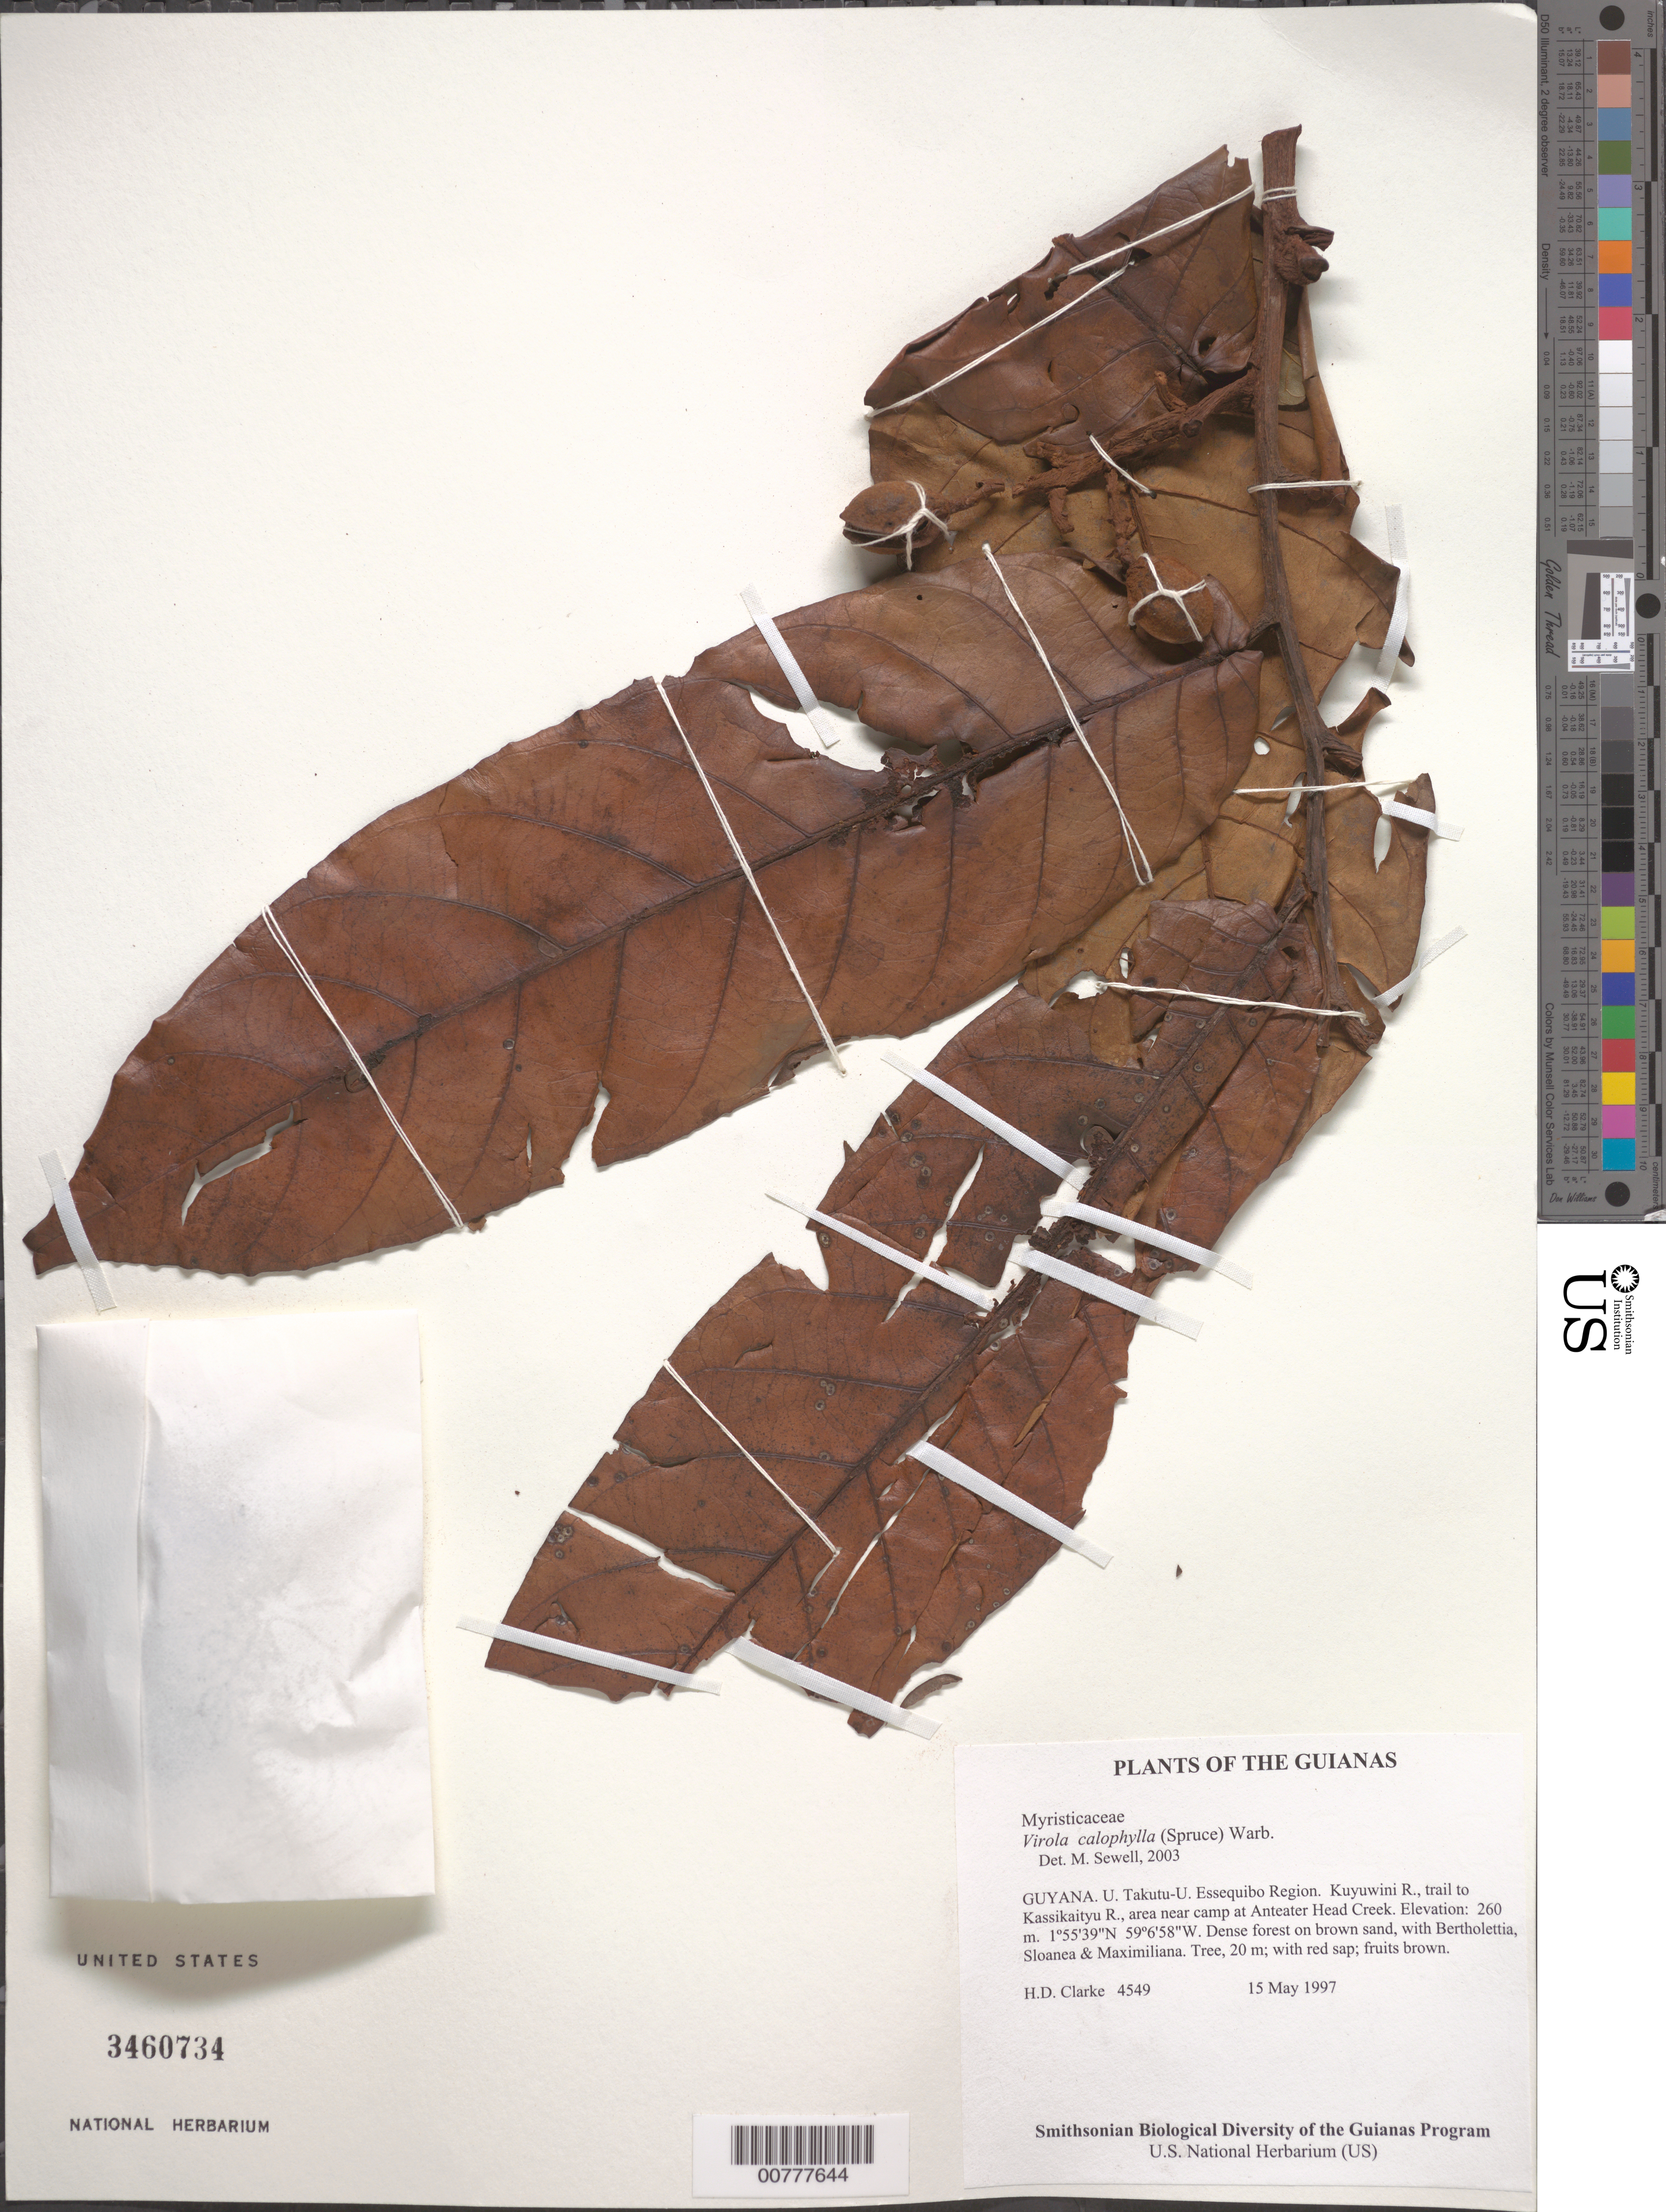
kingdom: Plantae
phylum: Tracheophyta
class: Magnoliopsida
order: Magnoliales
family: Myristicaceae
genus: Virola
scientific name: Virola calophylla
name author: (Spruce) Warb.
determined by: Sewell, M.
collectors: H. D. Clarke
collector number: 4549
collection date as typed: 15 May 1997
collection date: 1997-05-15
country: Guyana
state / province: U. Takutu-U. Essequibo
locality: Kuyuwini R., trail to Kassikaityu R., area near camp at Anteater Head Creek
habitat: Dense forest on brown sand, with Bertholettia, Sloanea & Maximiliana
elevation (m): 260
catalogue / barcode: US 3460734